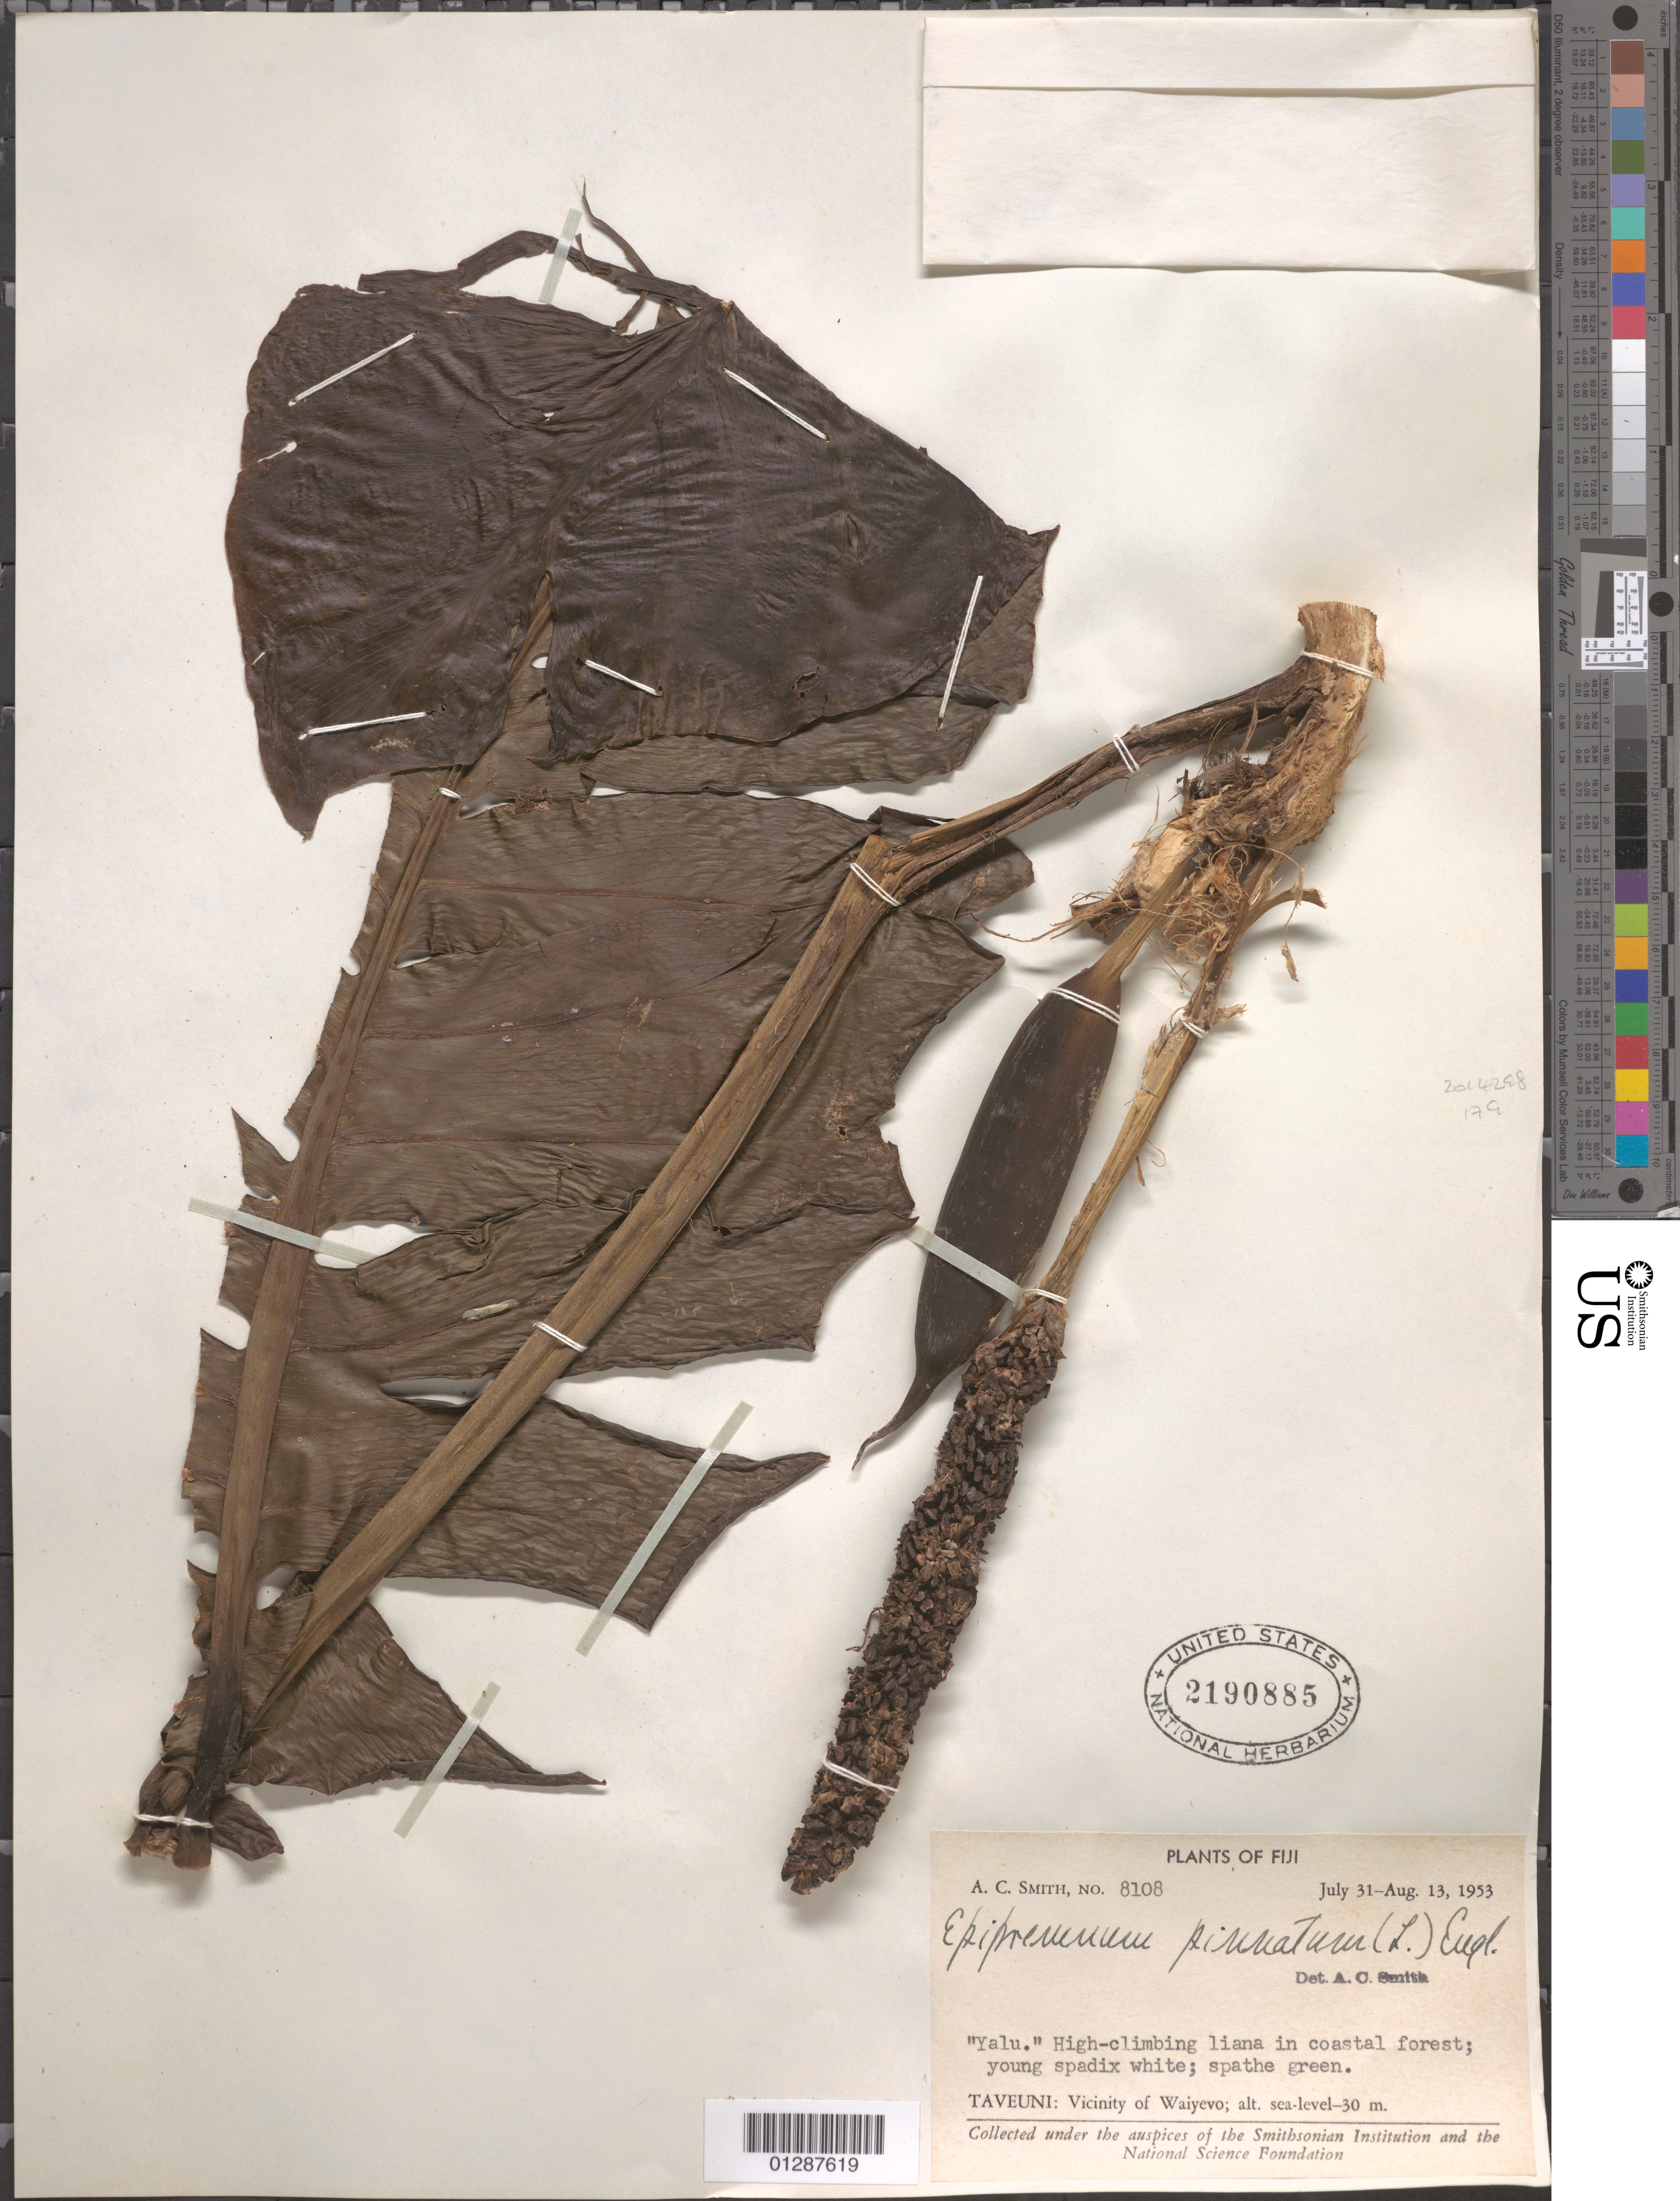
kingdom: Plantae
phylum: Tracheophyta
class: Liliopsida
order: Alismatales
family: Araceae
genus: Epipremnum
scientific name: Epipremnum pinnatum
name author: (L.) Engl.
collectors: A. C. Smith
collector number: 8108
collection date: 1953-07-31/1953-08-13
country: Fiji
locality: Taveuni: Vicinity of Waiyevo.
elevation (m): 0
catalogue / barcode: US 2190885